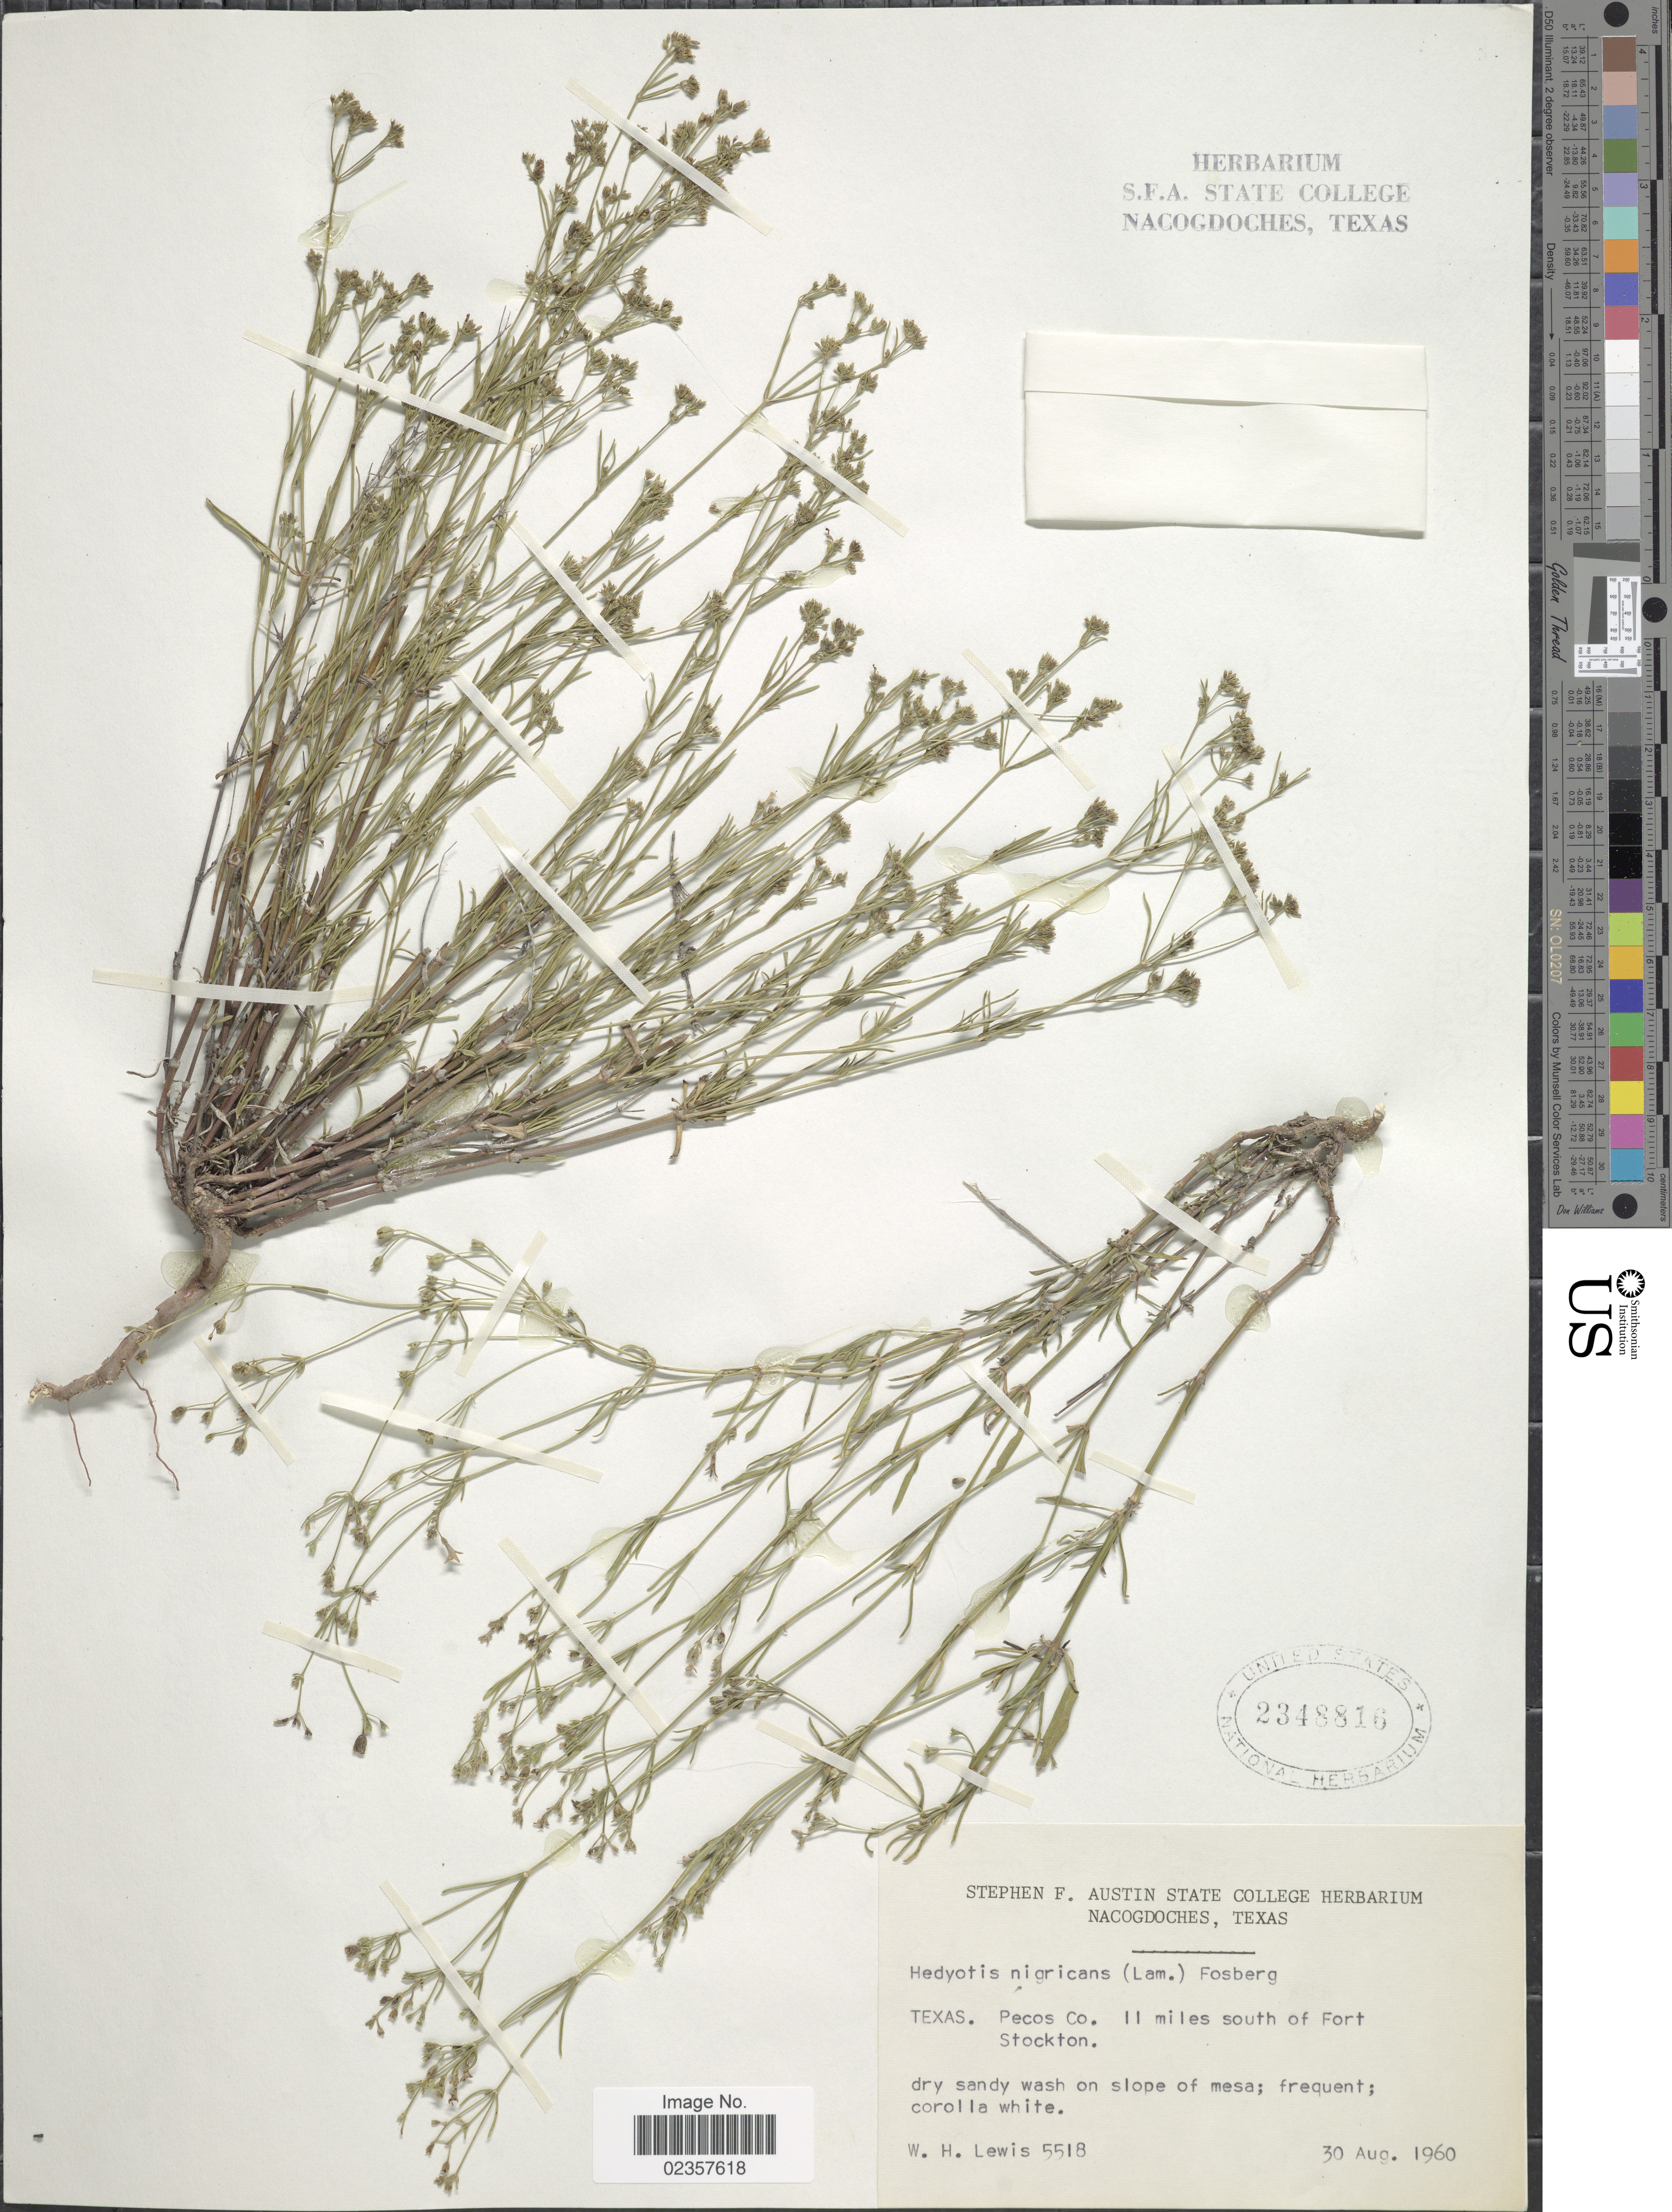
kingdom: Plantae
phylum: Tracheophyta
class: Magnoliopsida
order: Gentianales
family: Rubiaceae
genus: Houstonia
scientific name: Houstonia nigricans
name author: (Lam.) Fernald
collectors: W. H. Lewis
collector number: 5518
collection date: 1960-08-30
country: United States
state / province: Texas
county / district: Pecos County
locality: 11 miles south of Fort Stockton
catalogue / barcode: US 2348816